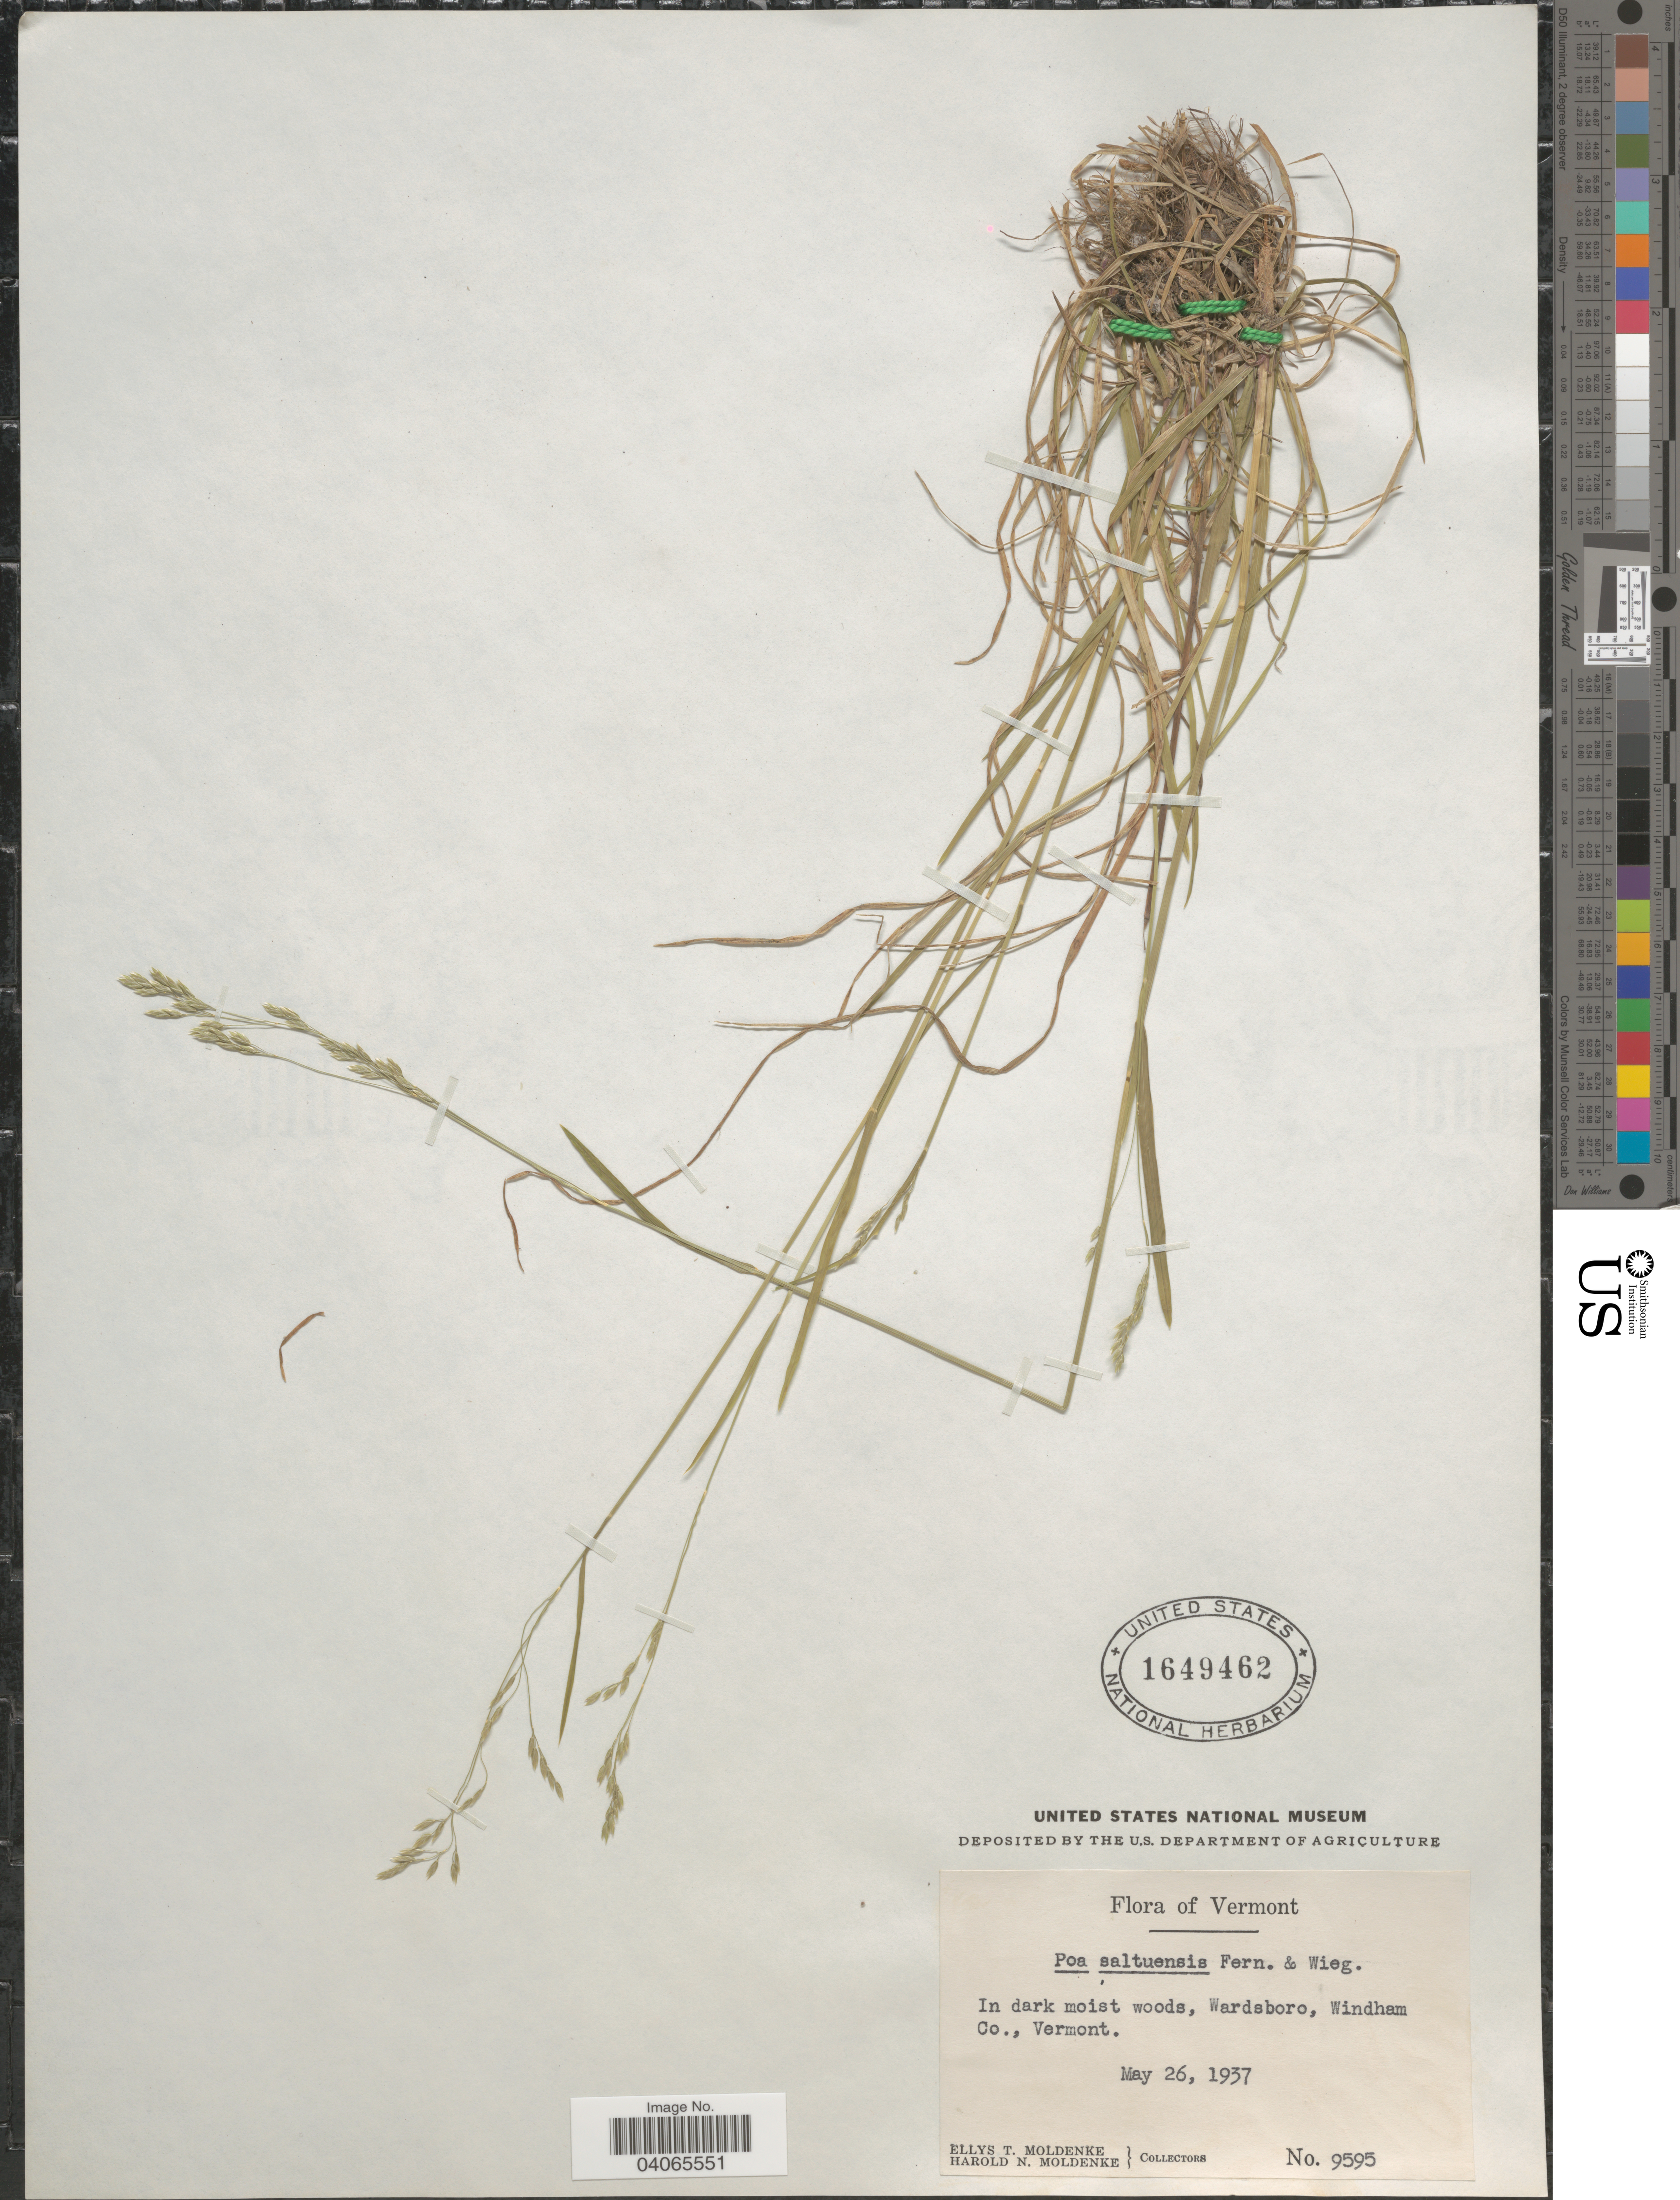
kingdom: Plantae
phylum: Tracheophyta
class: Liliopsida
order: Poales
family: Poaceae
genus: Poa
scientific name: Poa saltuensis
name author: Fernald & Wiegand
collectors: E. Moldenke & H. N. Moldenke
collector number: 9595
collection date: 1937-05-26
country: United States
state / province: Vermont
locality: In dark moist woods, Wardsboro, Windham Co.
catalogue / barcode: US 1649462